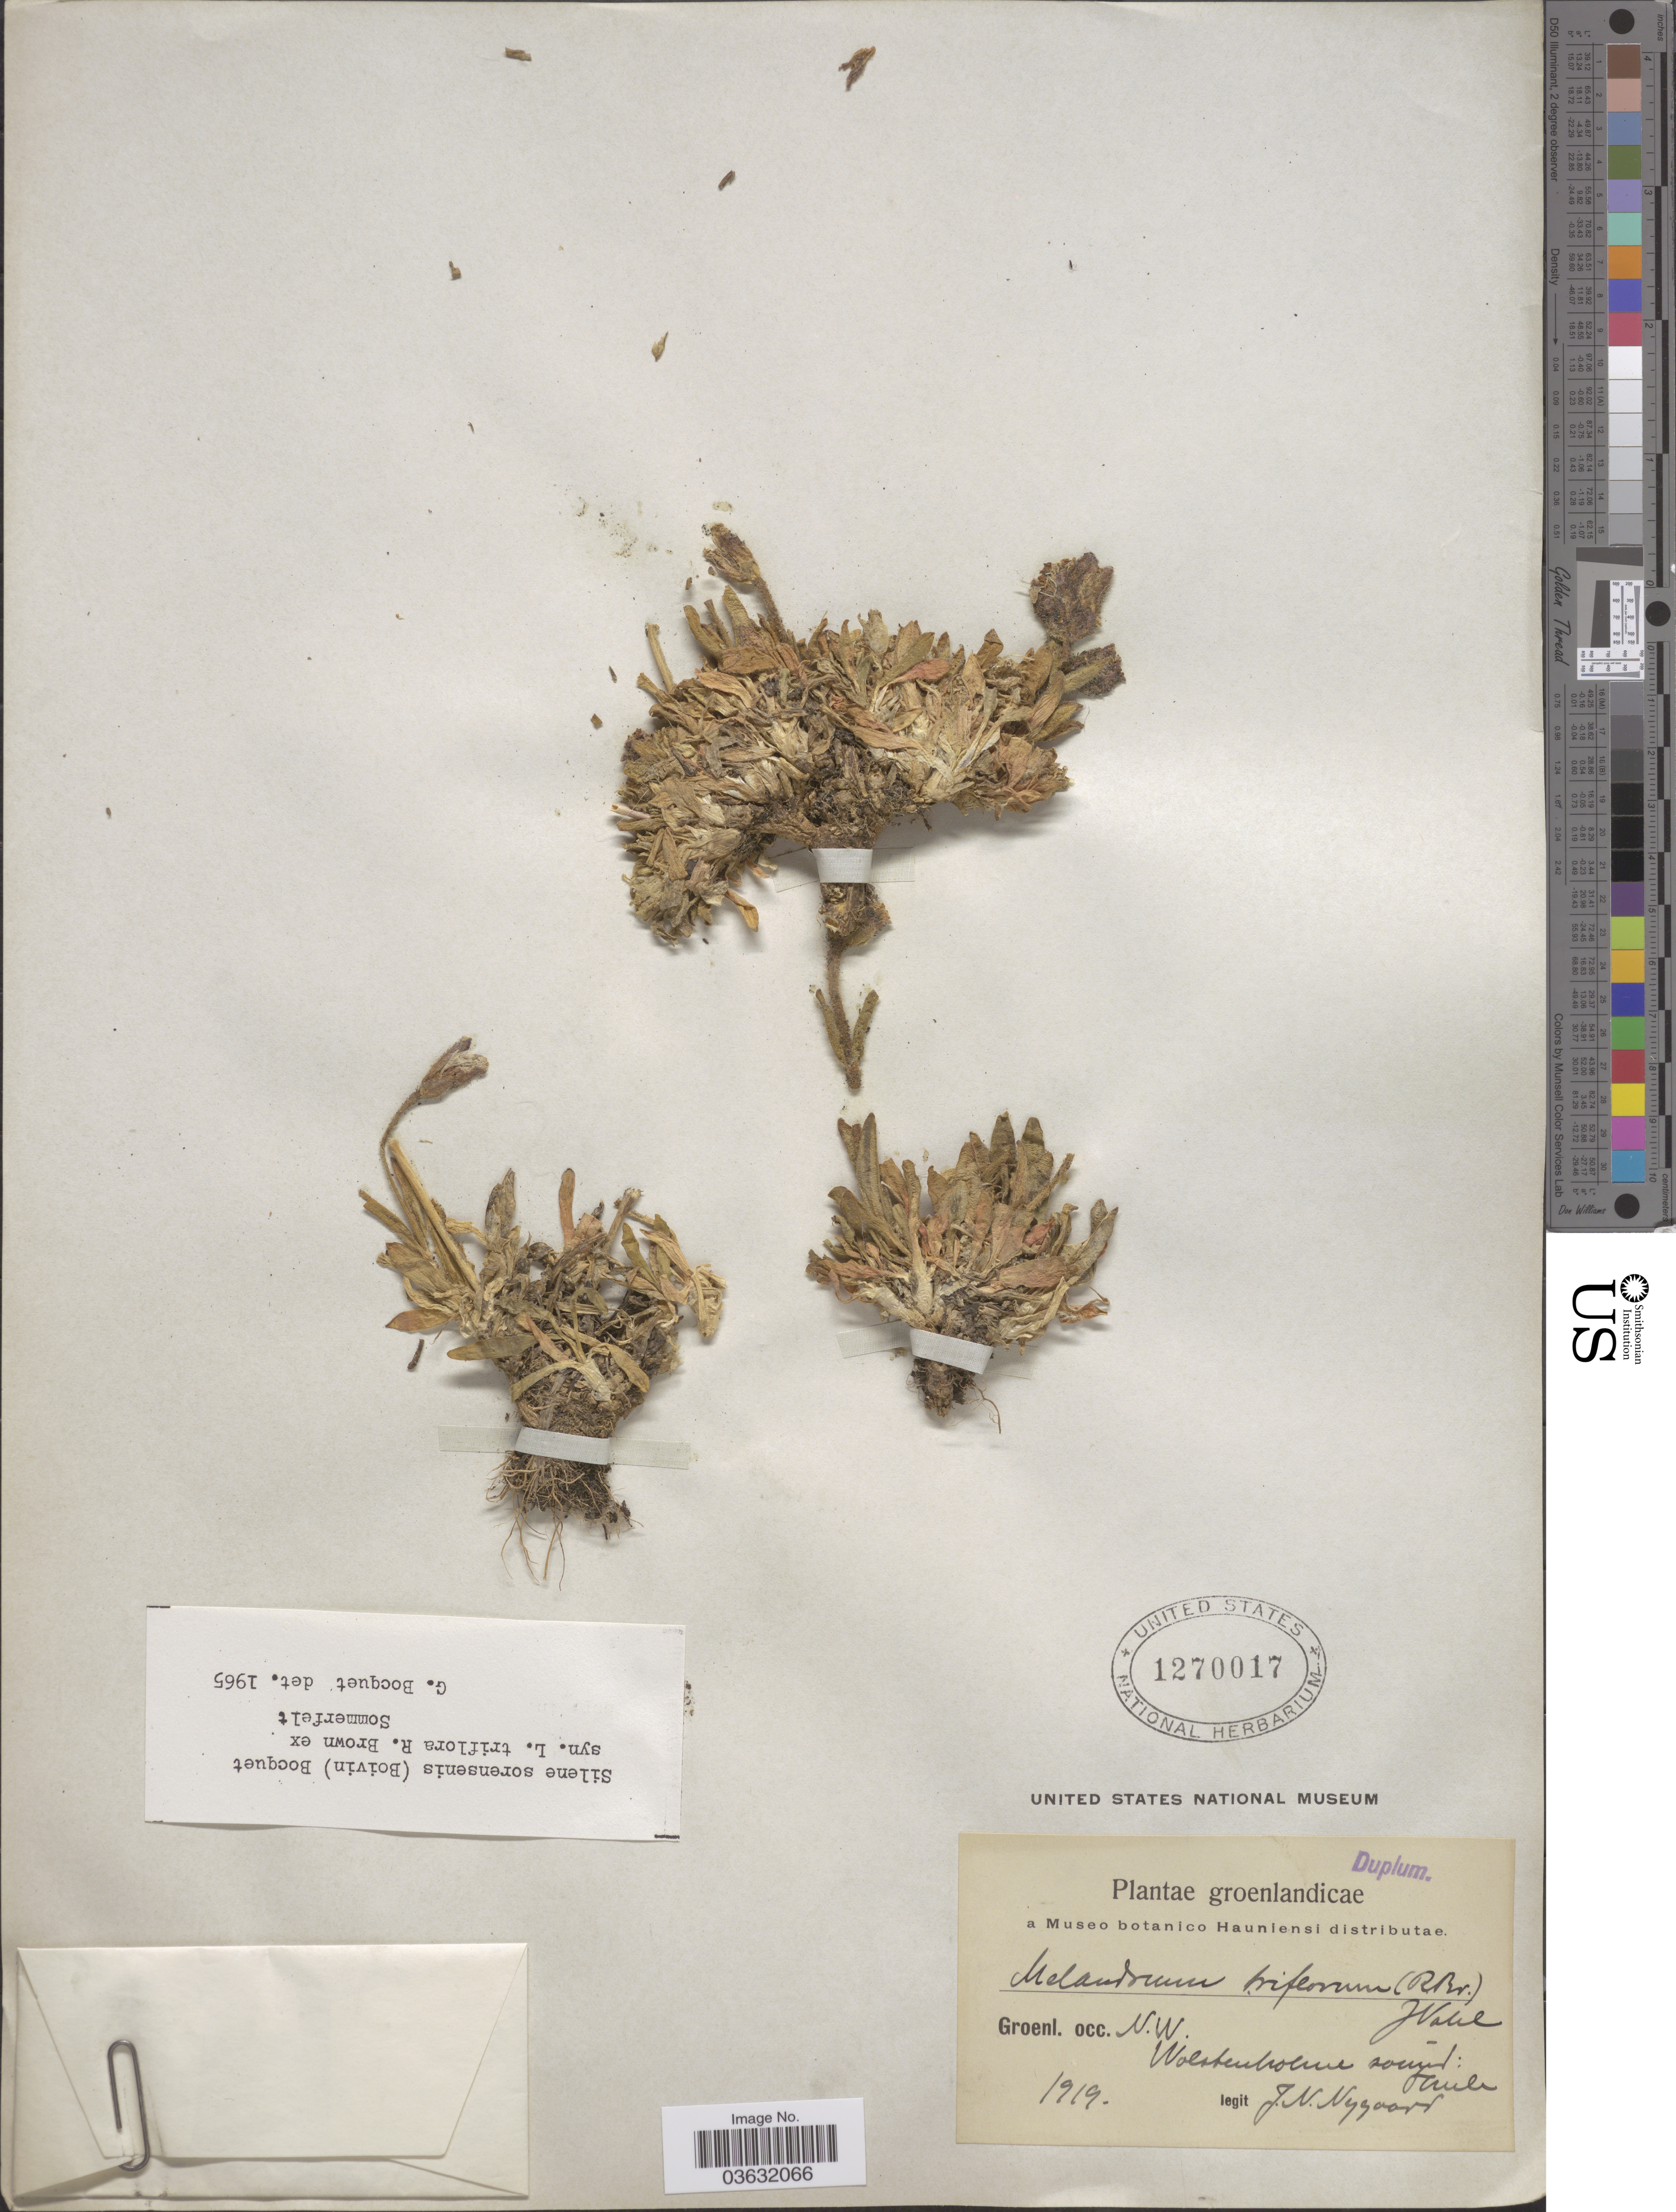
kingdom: Plantae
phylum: Tracheophyta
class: Magnoliopsida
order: Caryophyllales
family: Caryophyllaceae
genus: Silene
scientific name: Silene sorensenis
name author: (B. Boivin) Bocquet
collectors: J. Nygaard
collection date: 1919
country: Greenland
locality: Groenlandicae. Groenl. occ. N.W. Wolstenholme sound: Thule.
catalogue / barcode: US 1270017